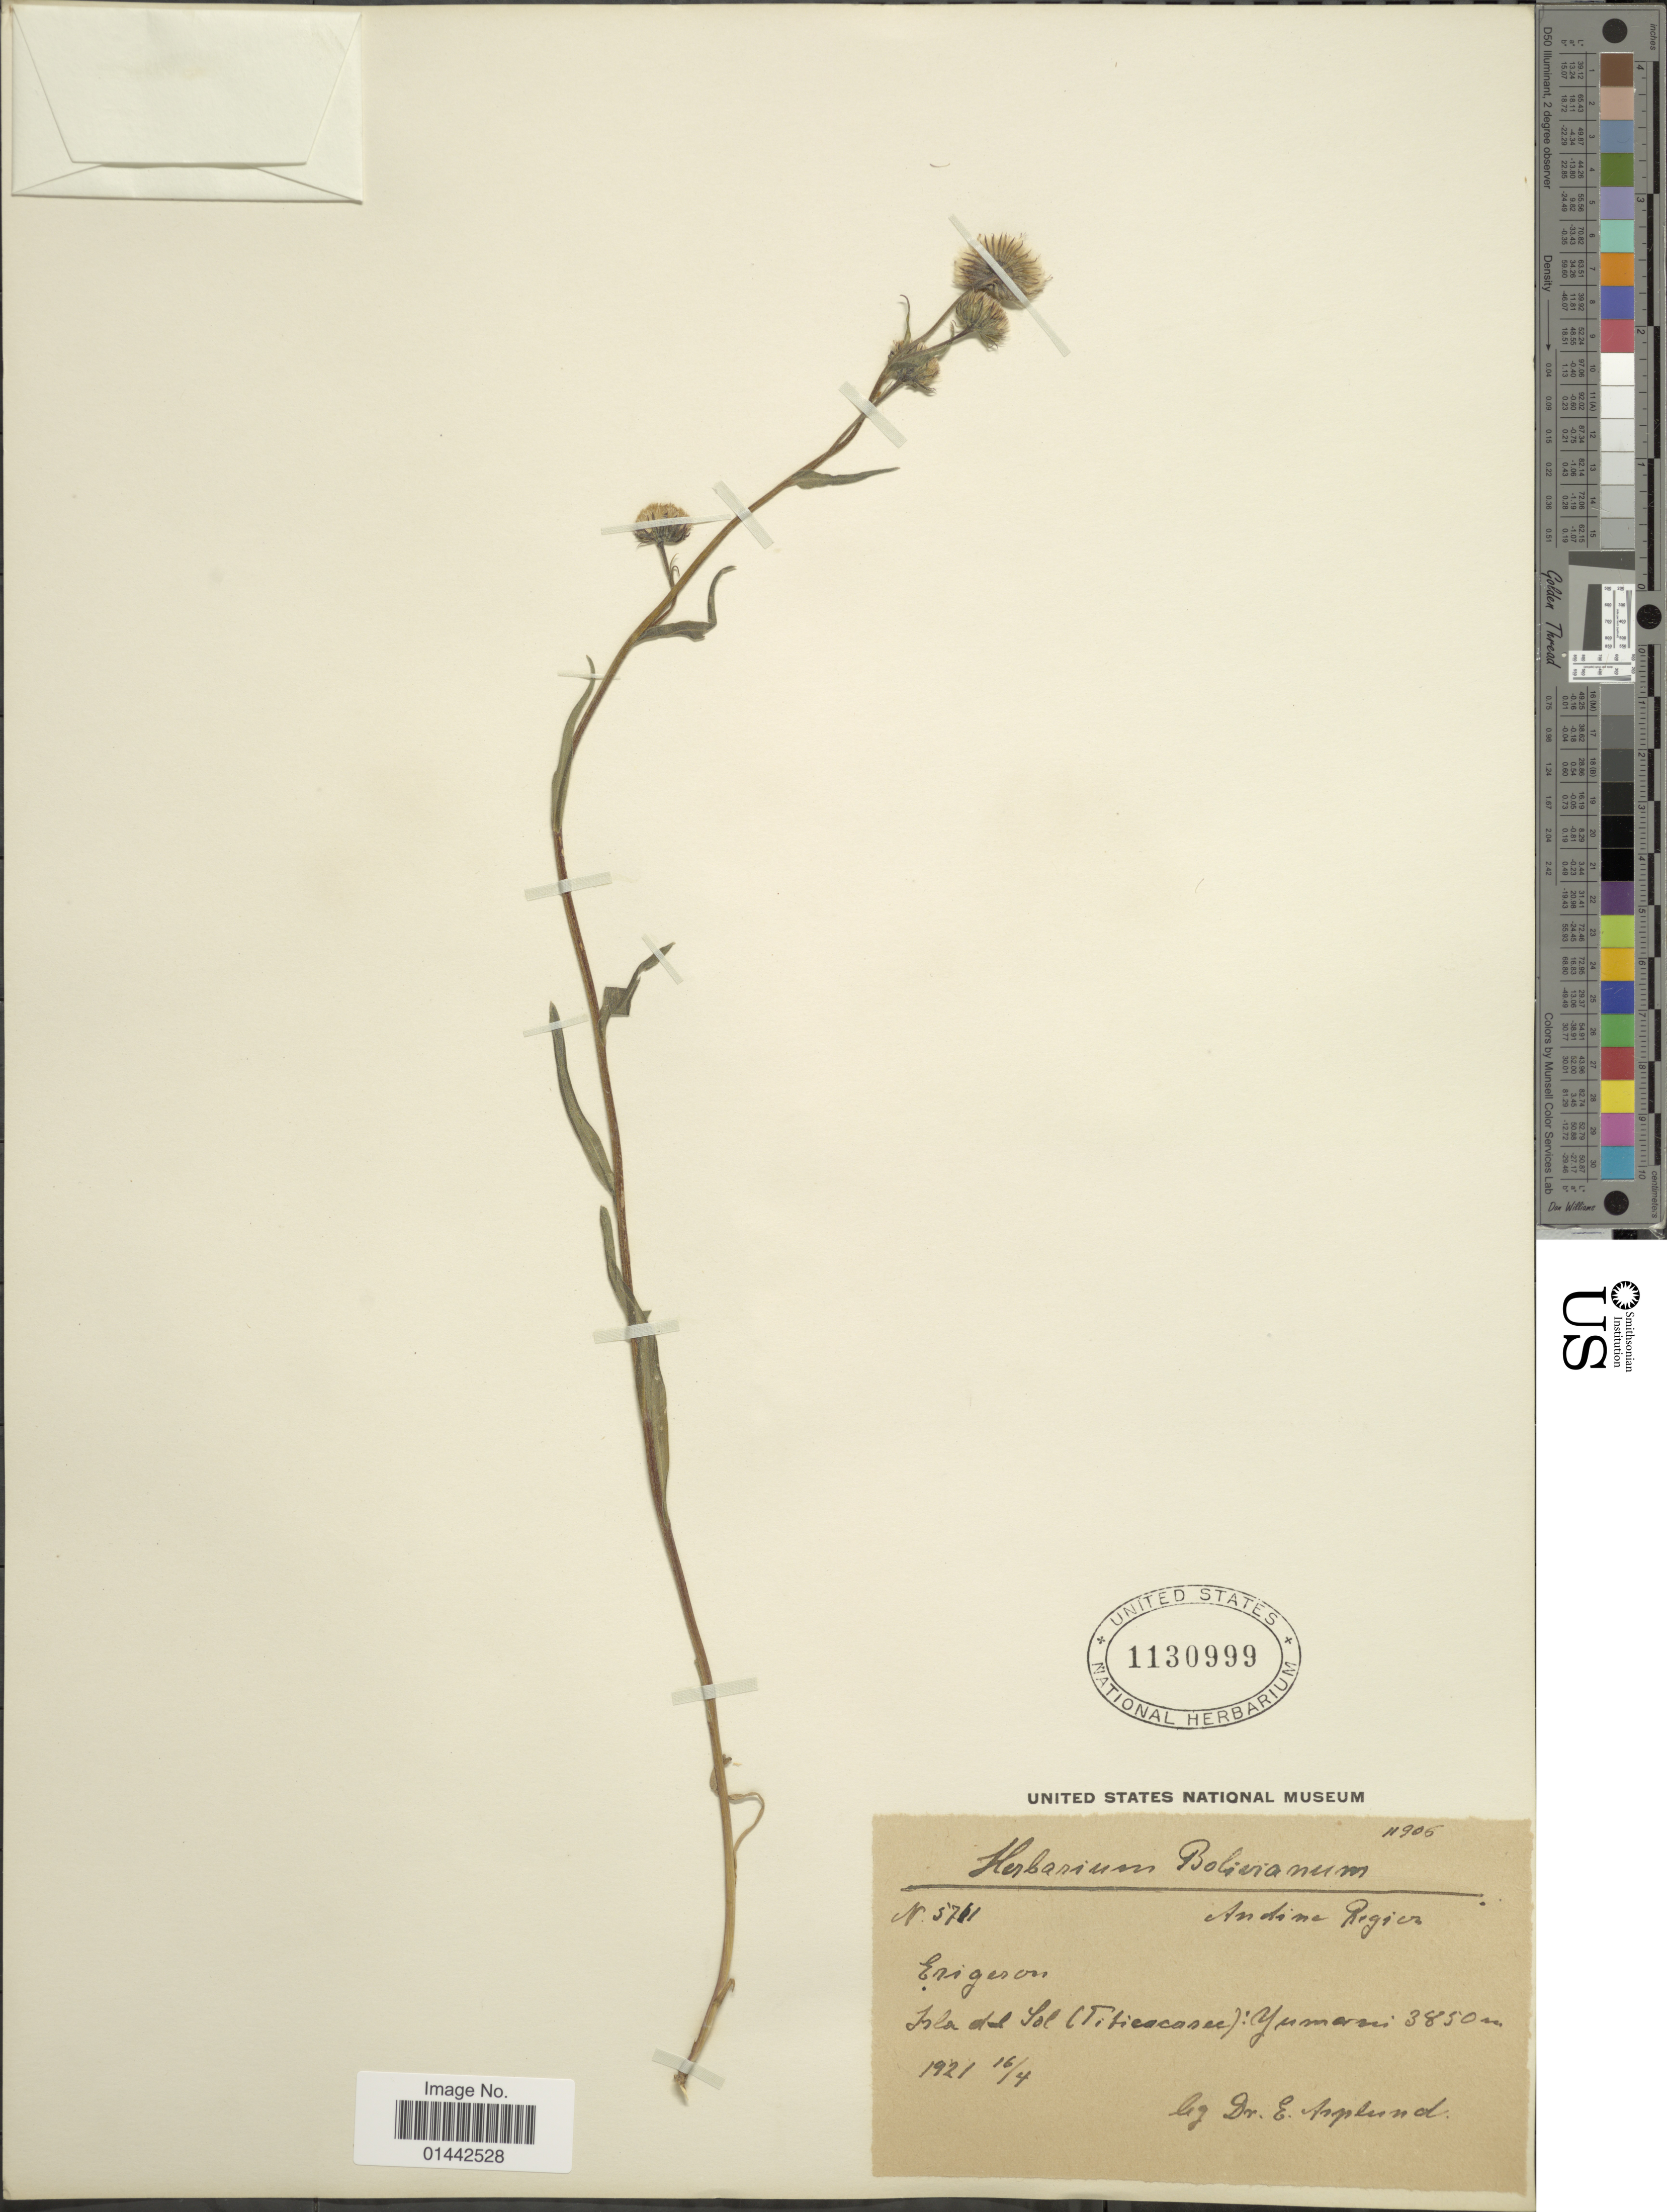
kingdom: Plantae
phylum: Tracheophyta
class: Magnoliopsida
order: Asterales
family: Asteraceae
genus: Erigeron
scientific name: Erigeron sp.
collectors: E. Asplund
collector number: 5711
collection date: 1921-04-16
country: Bolivia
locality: Isla del Sol (Titicaca): Yumani, andina region.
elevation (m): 3850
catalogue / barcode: US 1130999